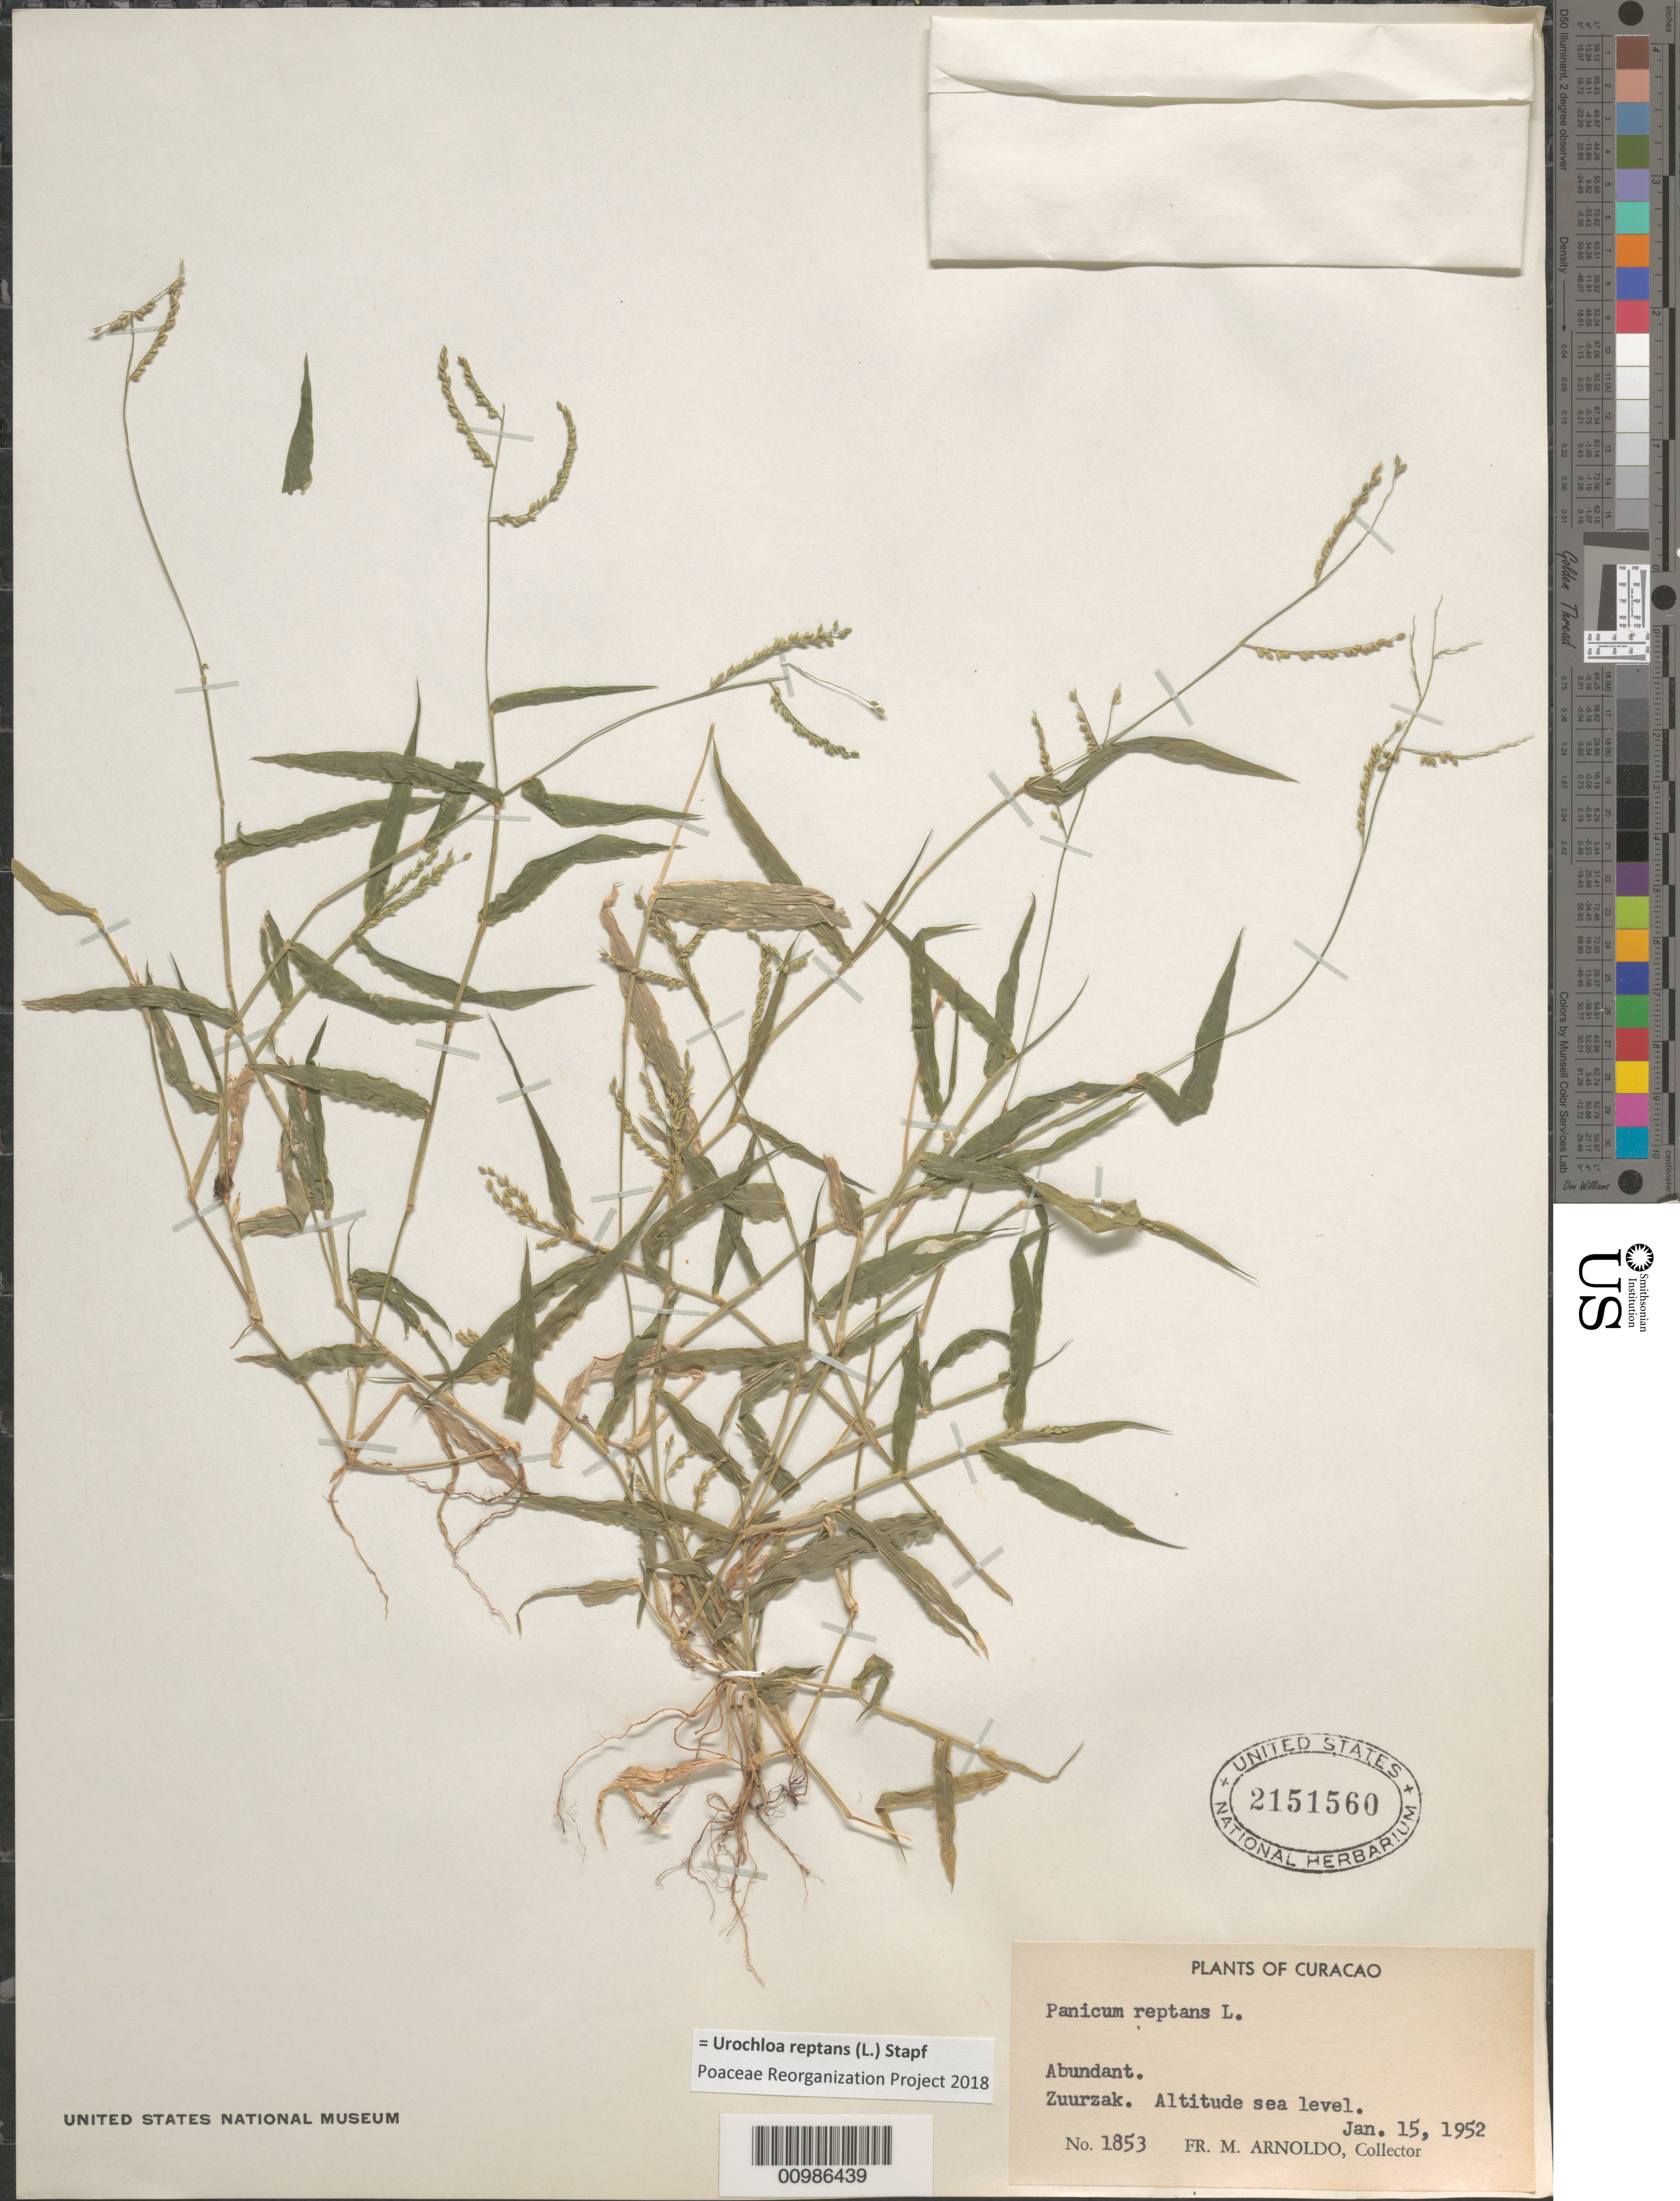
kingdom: Plantae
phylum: Tracheophyta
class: Liliopsida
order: Poales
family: Poaceae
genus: Brachiaria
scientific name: Brachiaria reptans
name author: (L.) C.E. Hubb. & C.A. Gardner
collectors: N. Arnoldo-Broeders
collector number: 1853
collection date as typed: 15 Jan 1952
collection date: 1952-01-15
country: Curaçao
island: Curaçao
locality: Zuurzak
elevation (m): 0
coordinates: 0 N, 0 E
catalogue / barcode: US 2151560